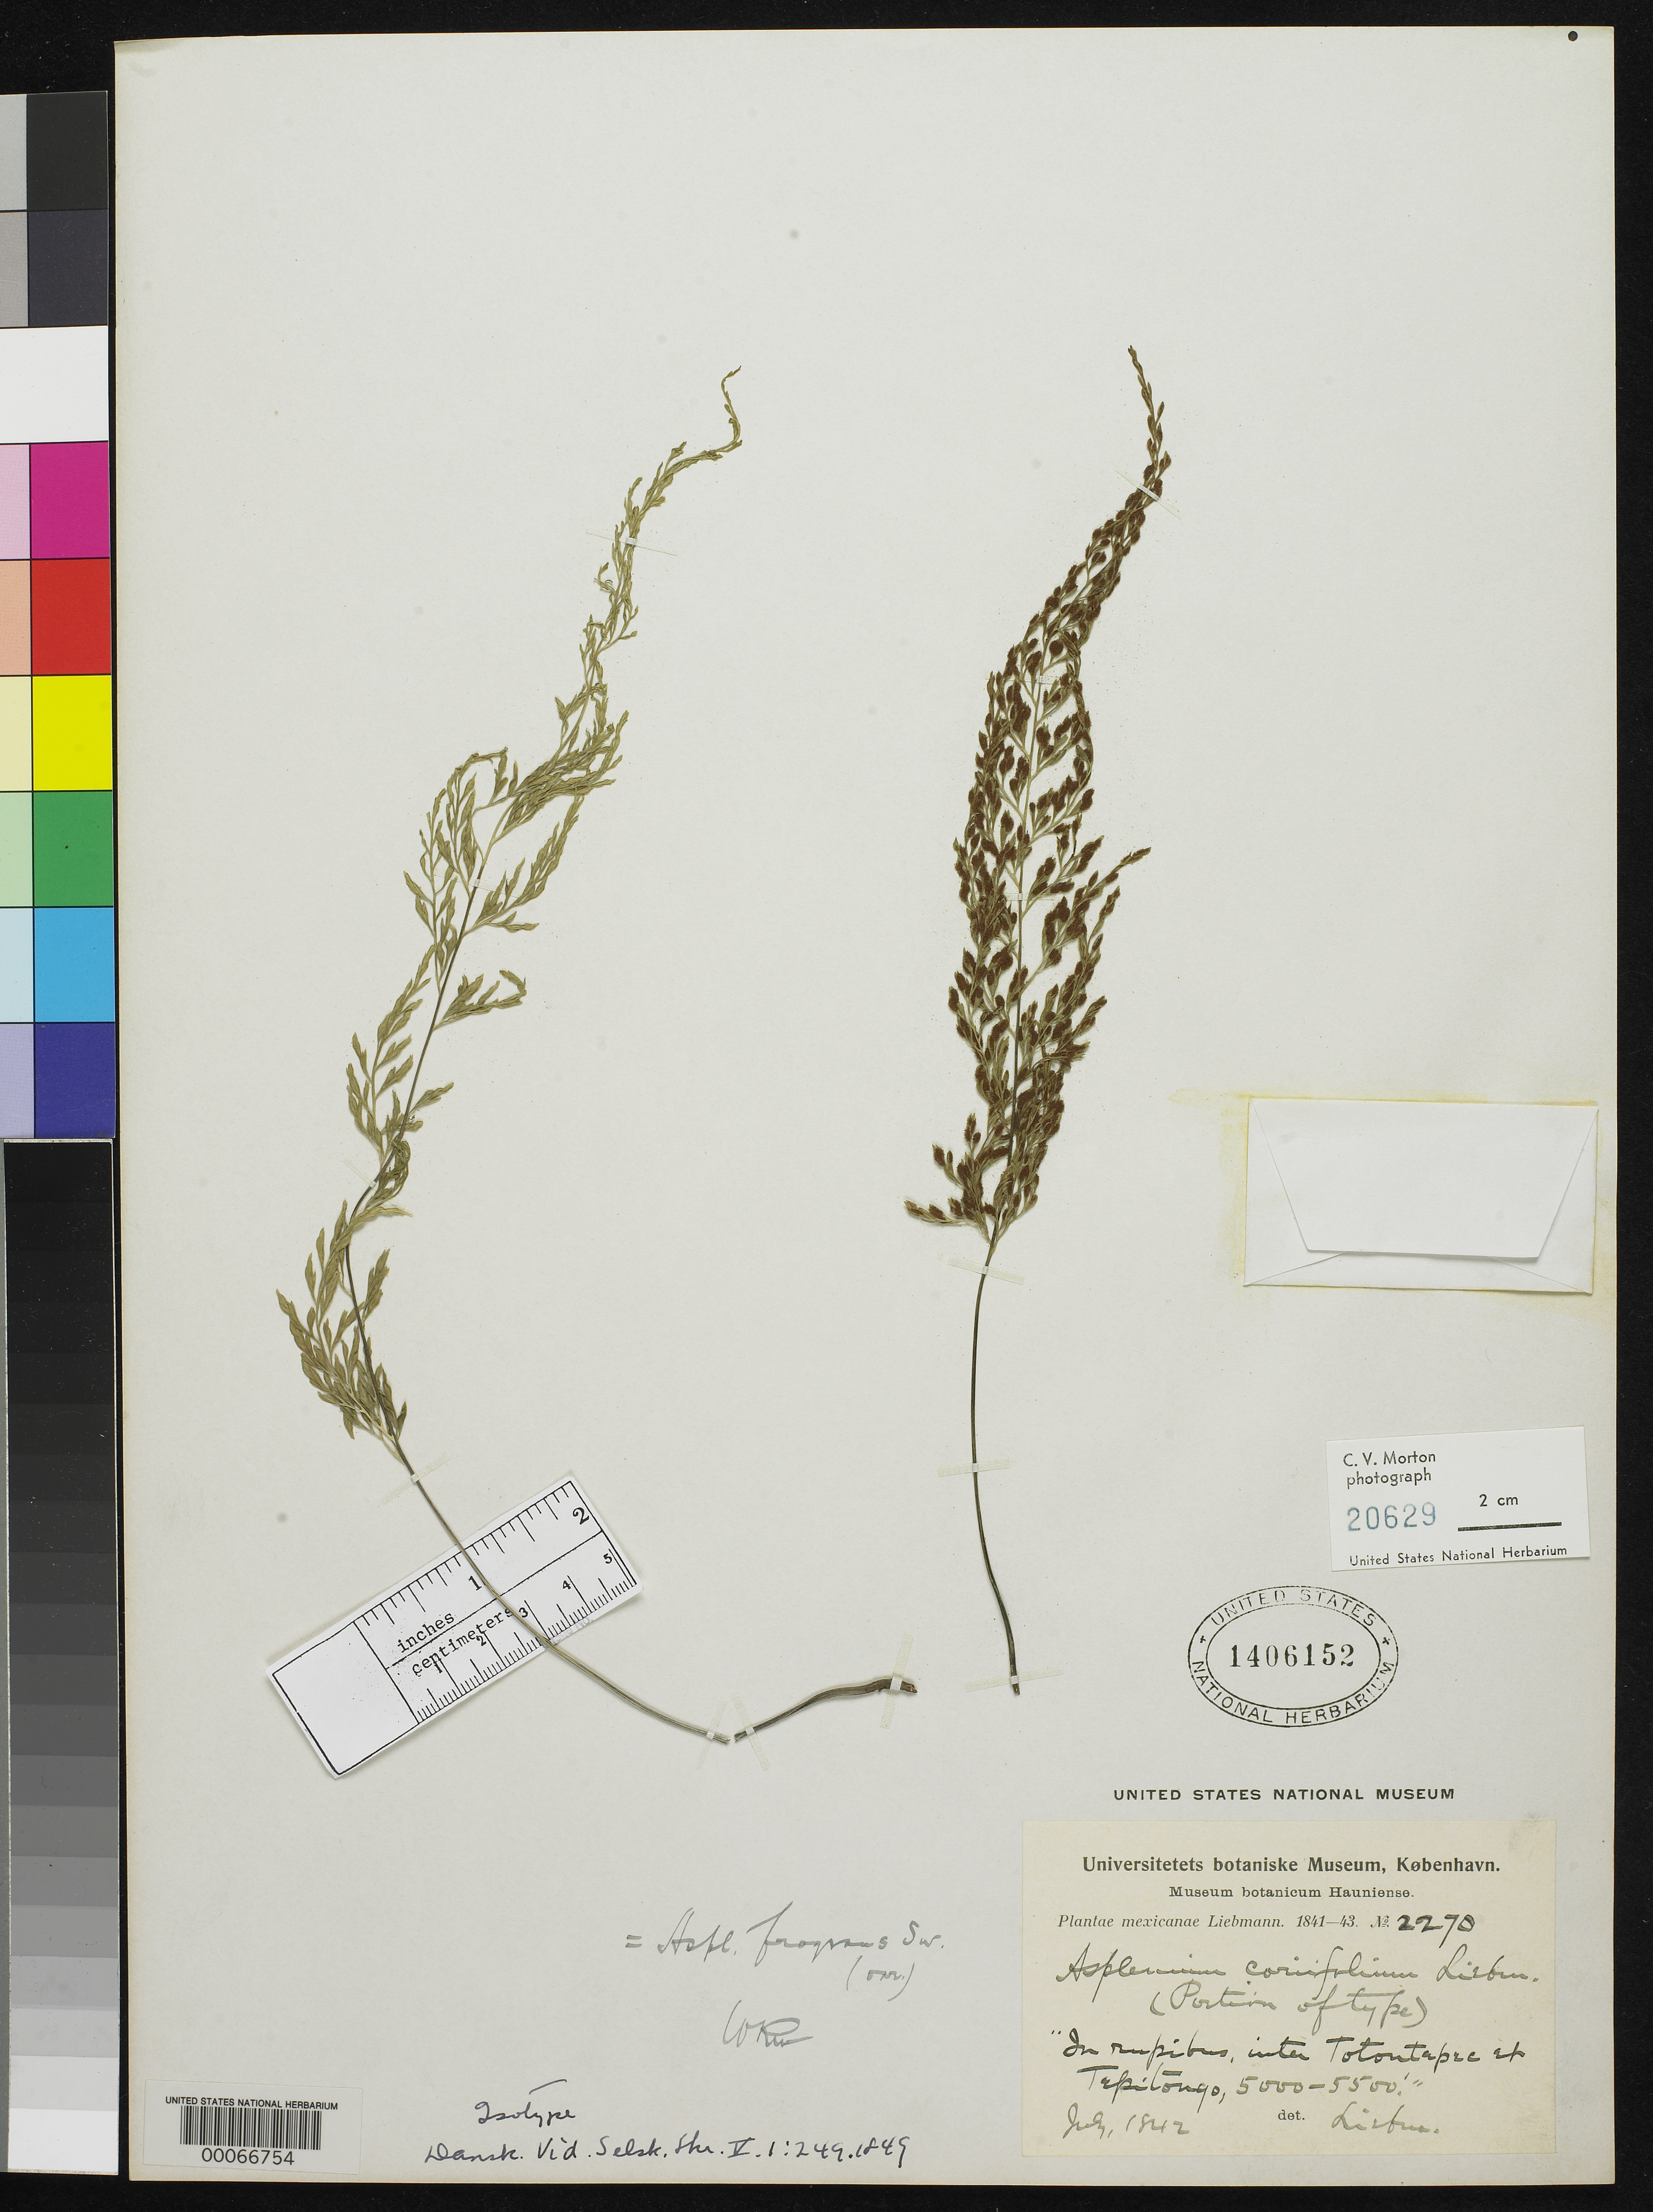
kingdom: Plantae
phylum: Tracheophyta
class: Polypodiopsida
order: Polypodiales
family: Aspleniaceae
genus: Asplenium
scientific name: Asplenium coriifolium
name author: Liebm.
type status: Type Fragment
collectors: F. M. Liebmann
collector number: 2270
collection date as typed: Jul 1842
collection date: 1842-07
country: Mexico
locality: Inter Totontapec at Tepitongo.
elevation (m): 1524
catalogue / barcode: US 1406152